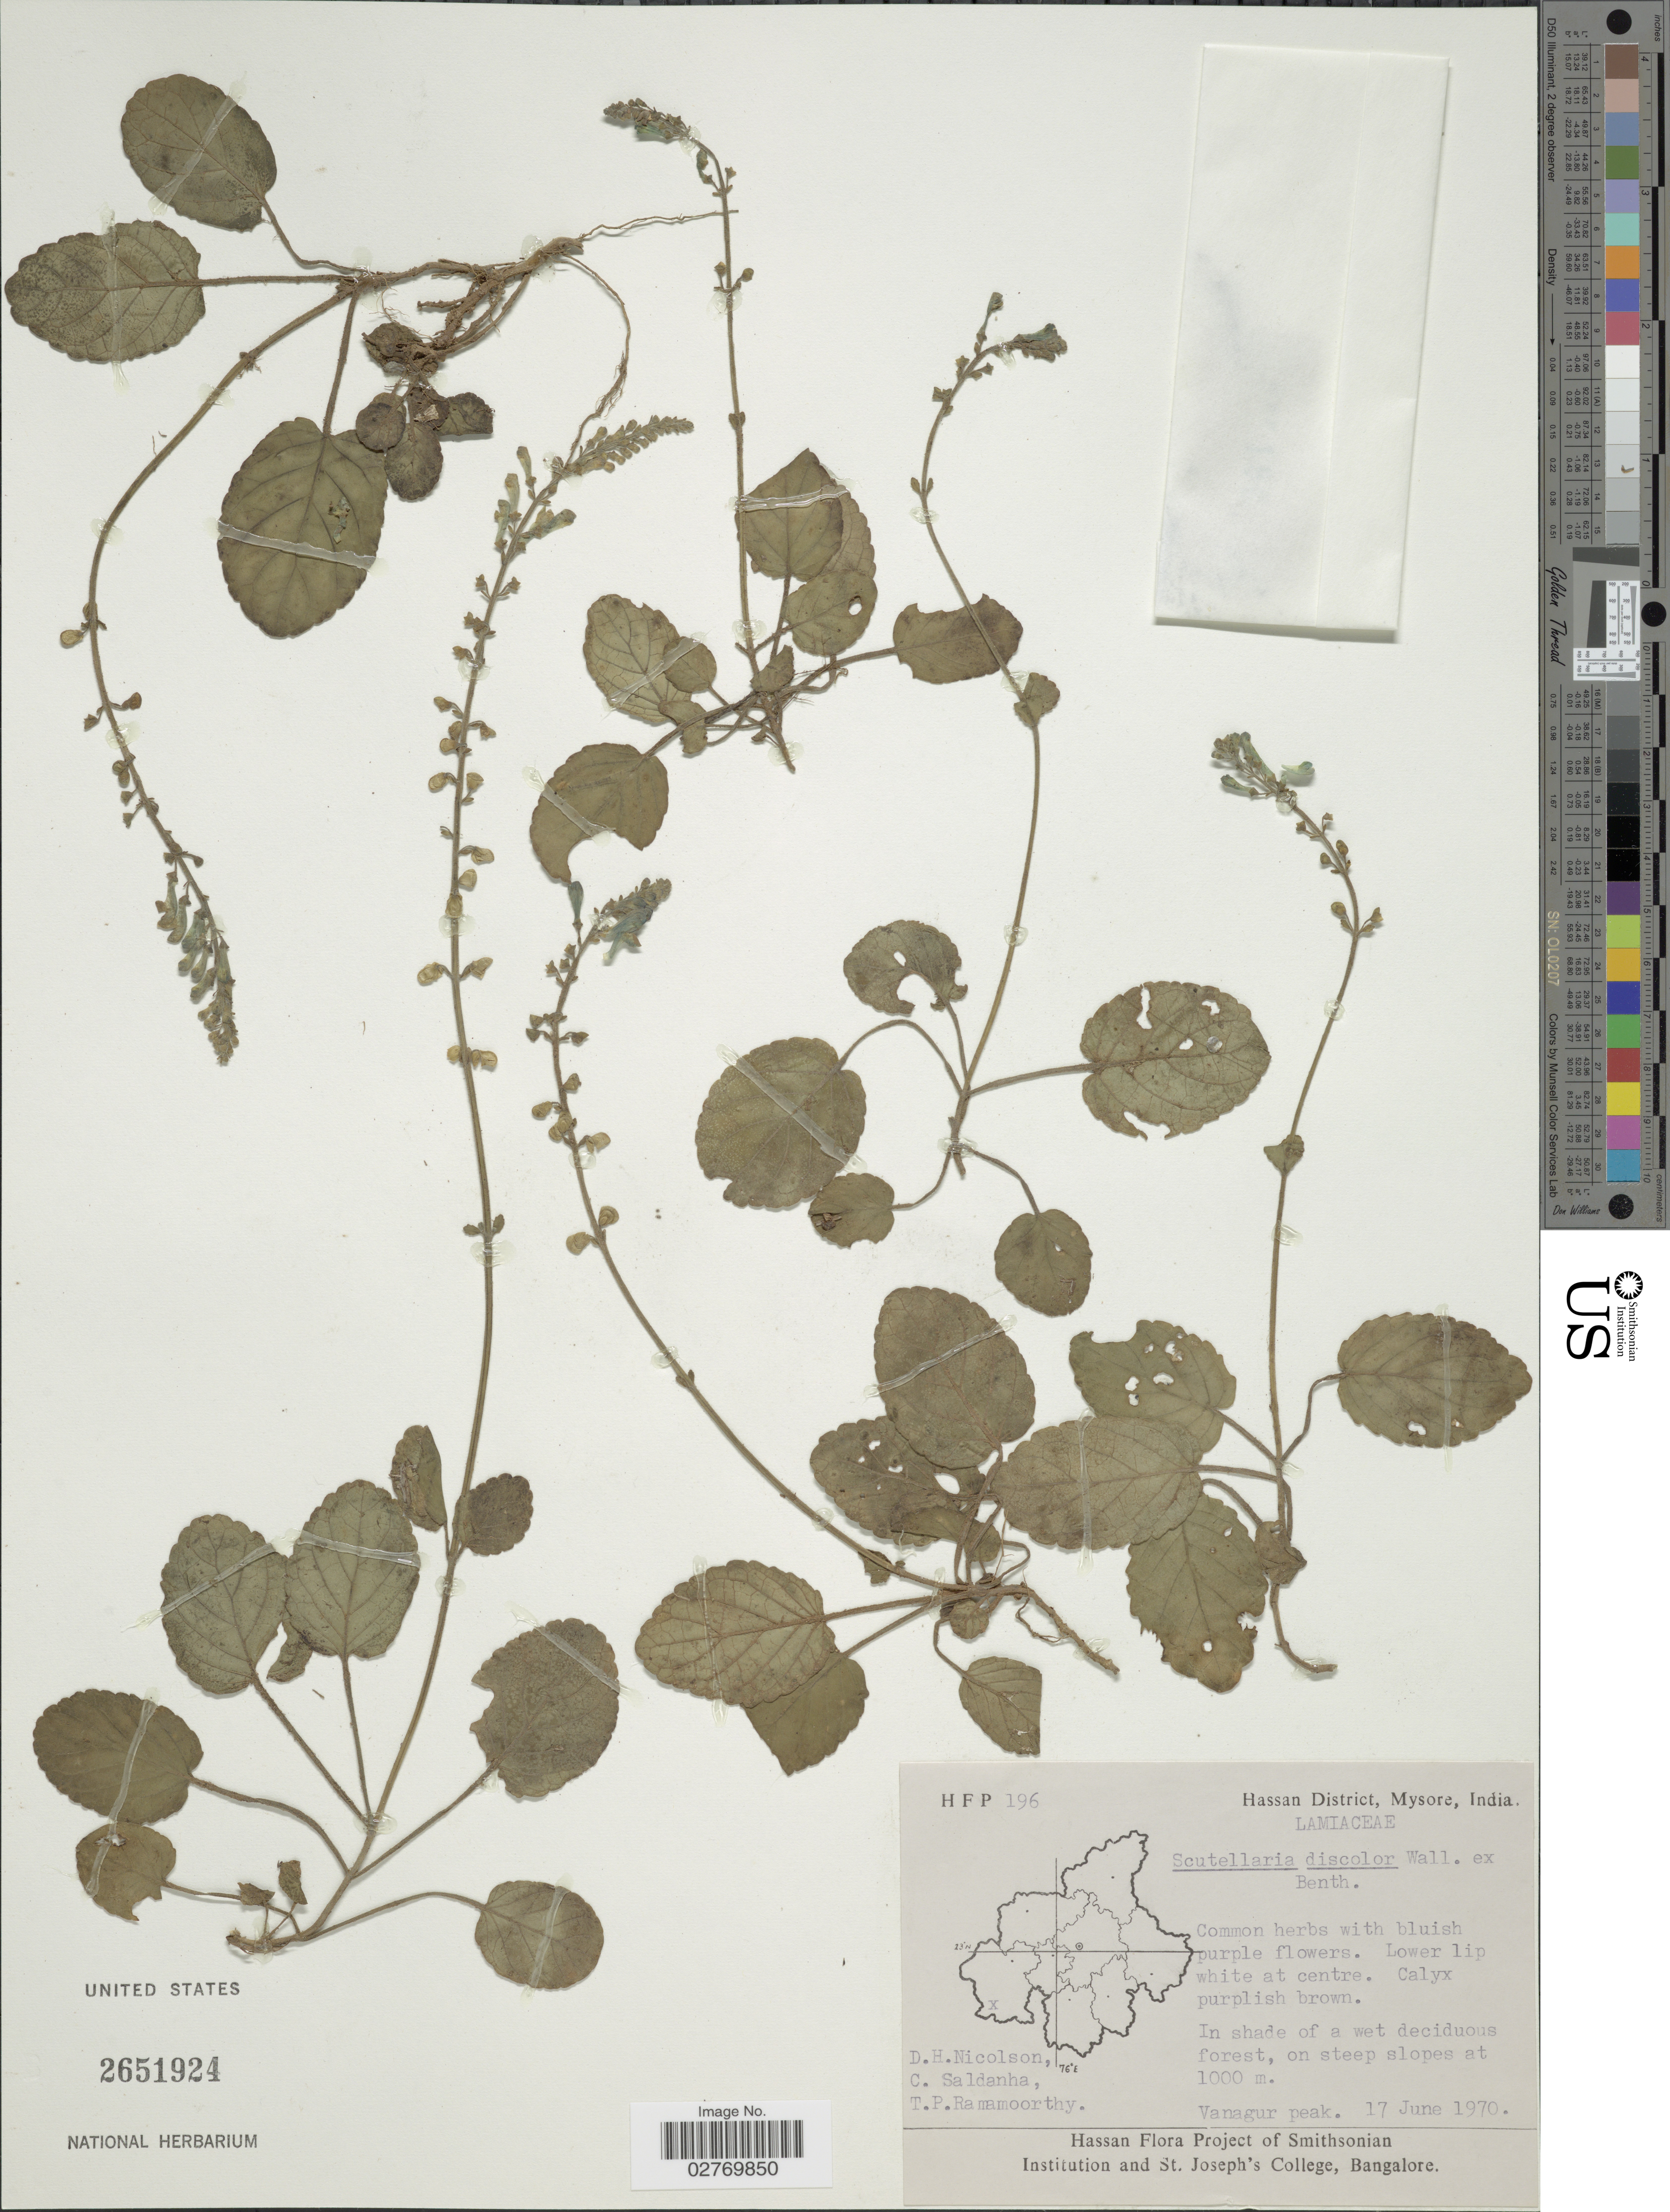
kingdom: Plantae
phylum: Tracheophyta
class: Magnoliopsida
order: Lamiales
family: Lamiaceae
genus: Scutellaria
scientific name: Scutellaria discolor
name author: Colebr.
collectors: D. H. Nicolson, C. Saldanha & T. P. Ramamoorthy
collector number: HFP196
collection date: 1970-06-17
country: India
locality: Hassan District, Mysore. Vanagur peak.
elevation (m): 1000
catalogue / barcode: US 2651924